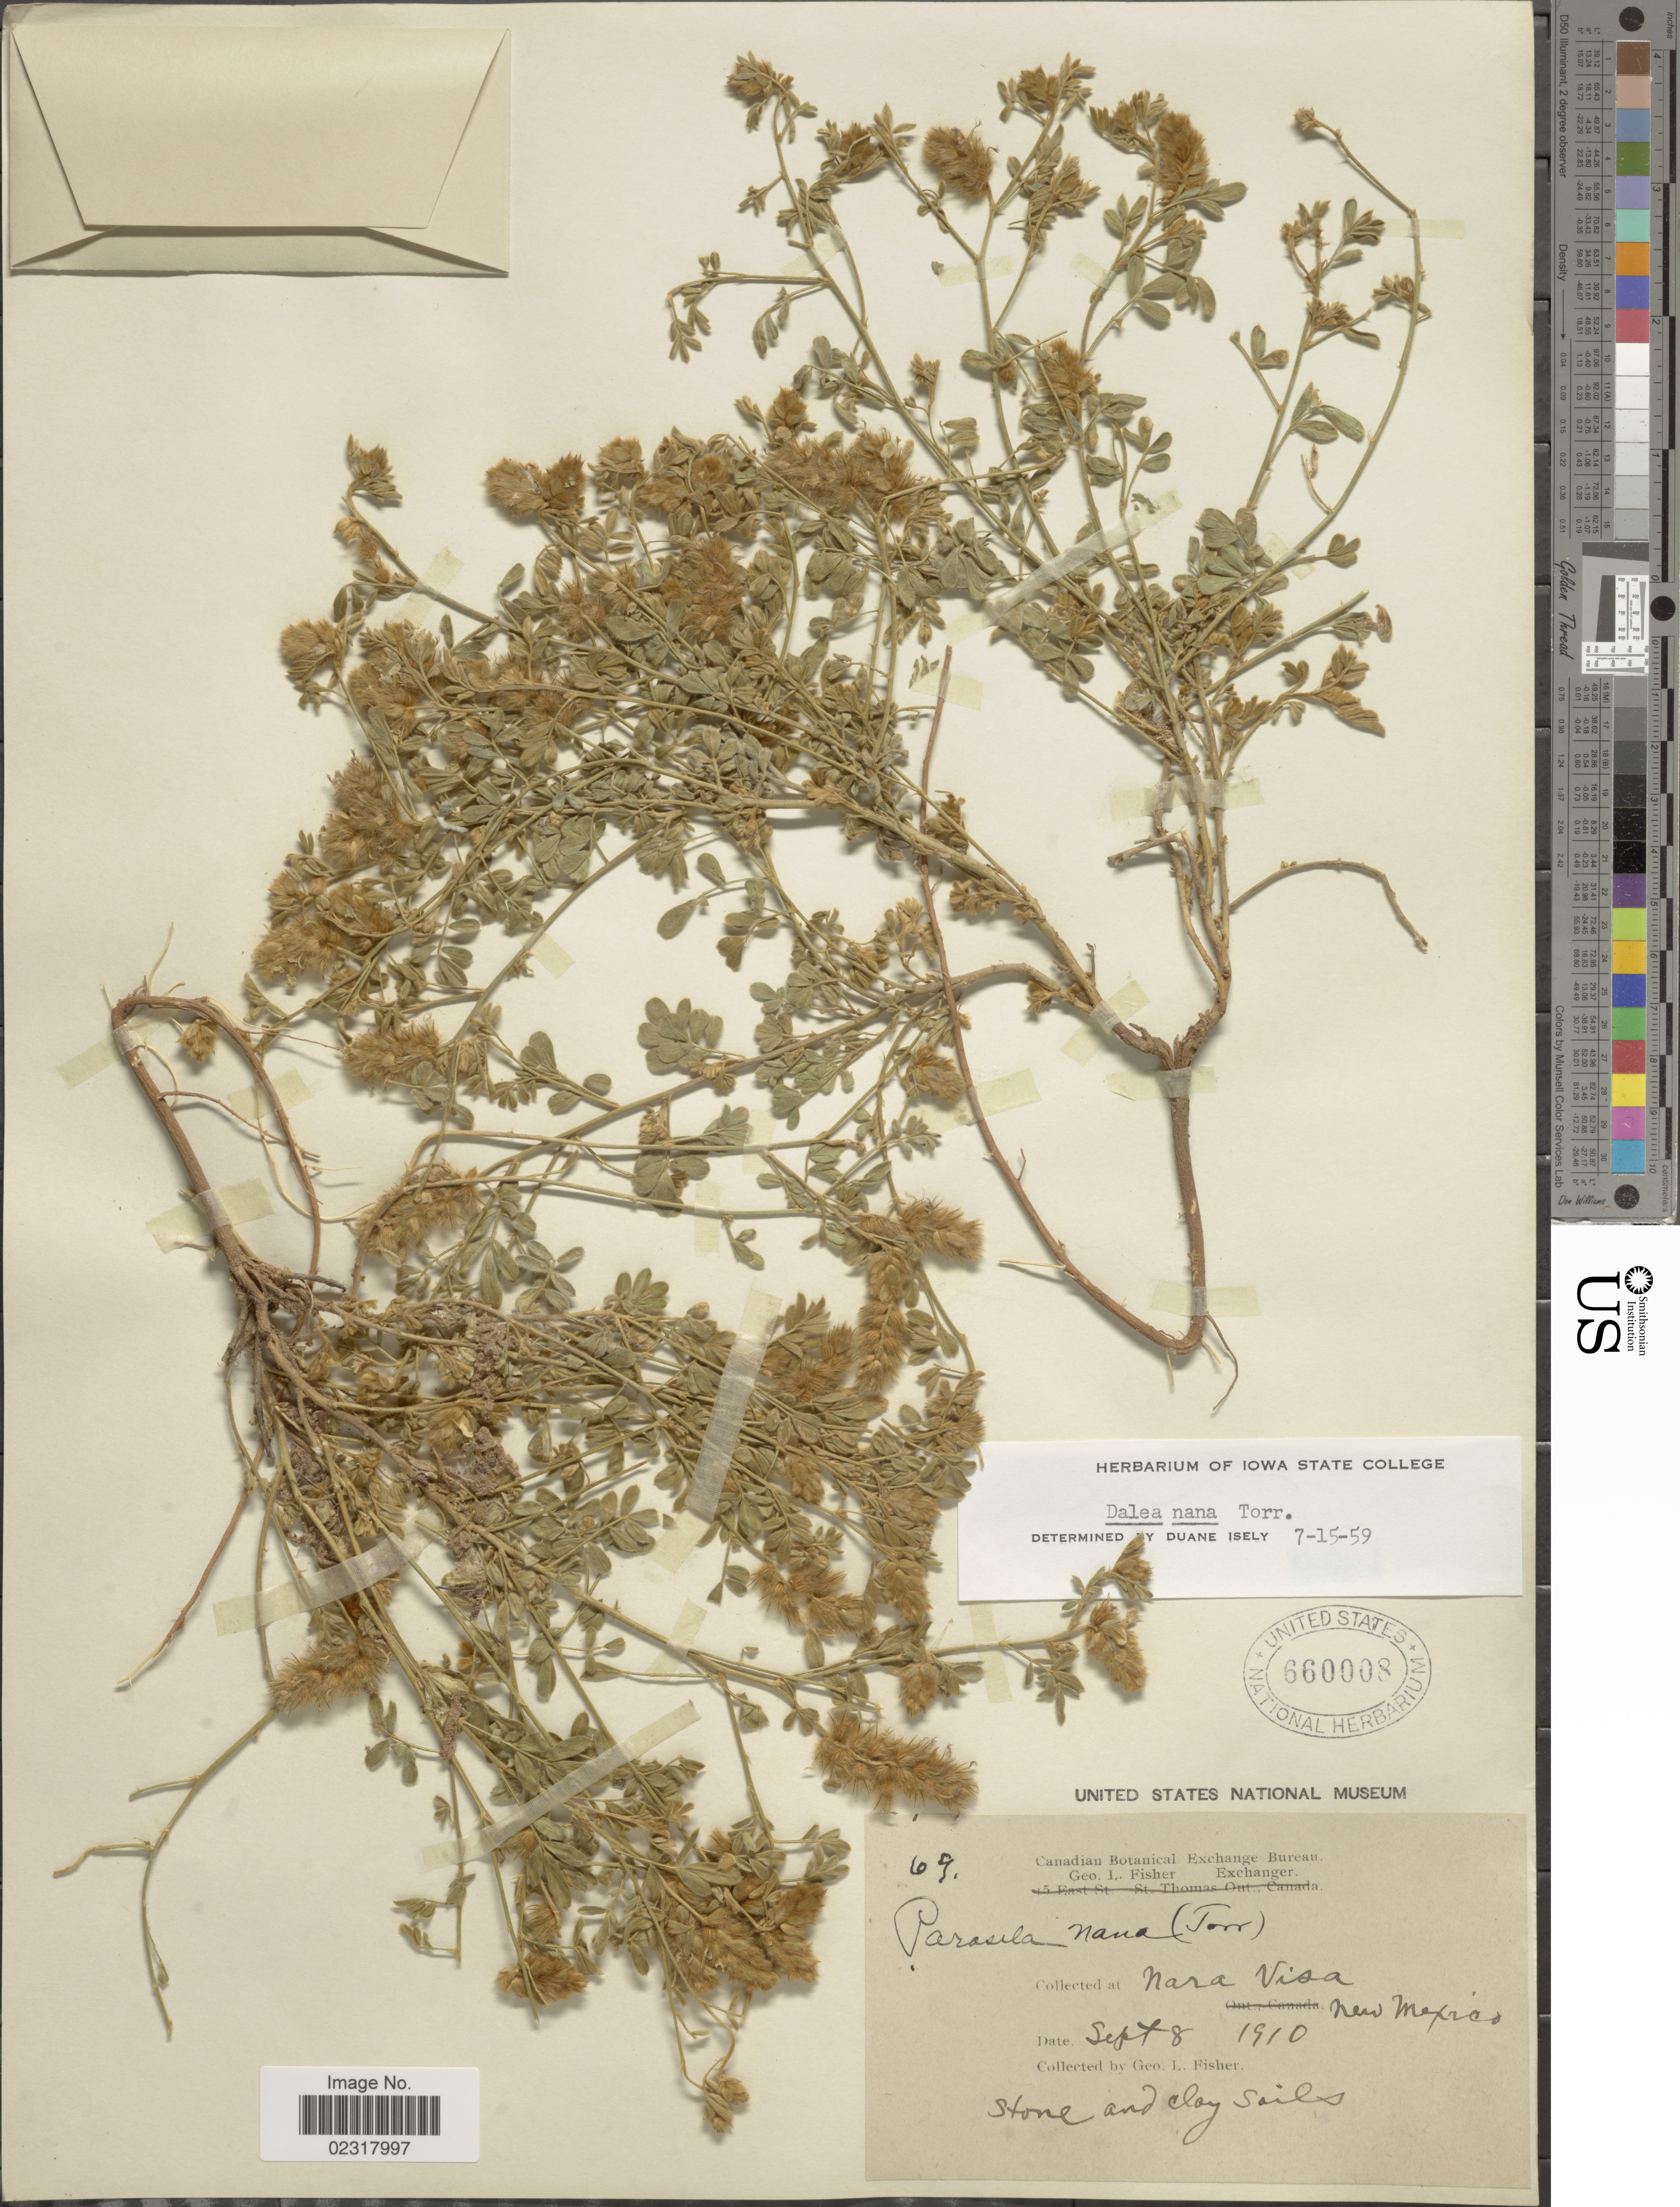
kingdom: Plantae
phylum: Tracheophyta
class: Magnoliopsida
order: Fabales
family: Fabaceae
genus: Dalea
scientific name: Dalea nana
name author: Torr. & A. Gray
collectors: G. L. Fisher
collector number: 69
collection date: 1910-09-08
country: United States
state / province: New Mexico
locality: Nara Visa, stone and clay soils.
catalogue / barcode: US 660008